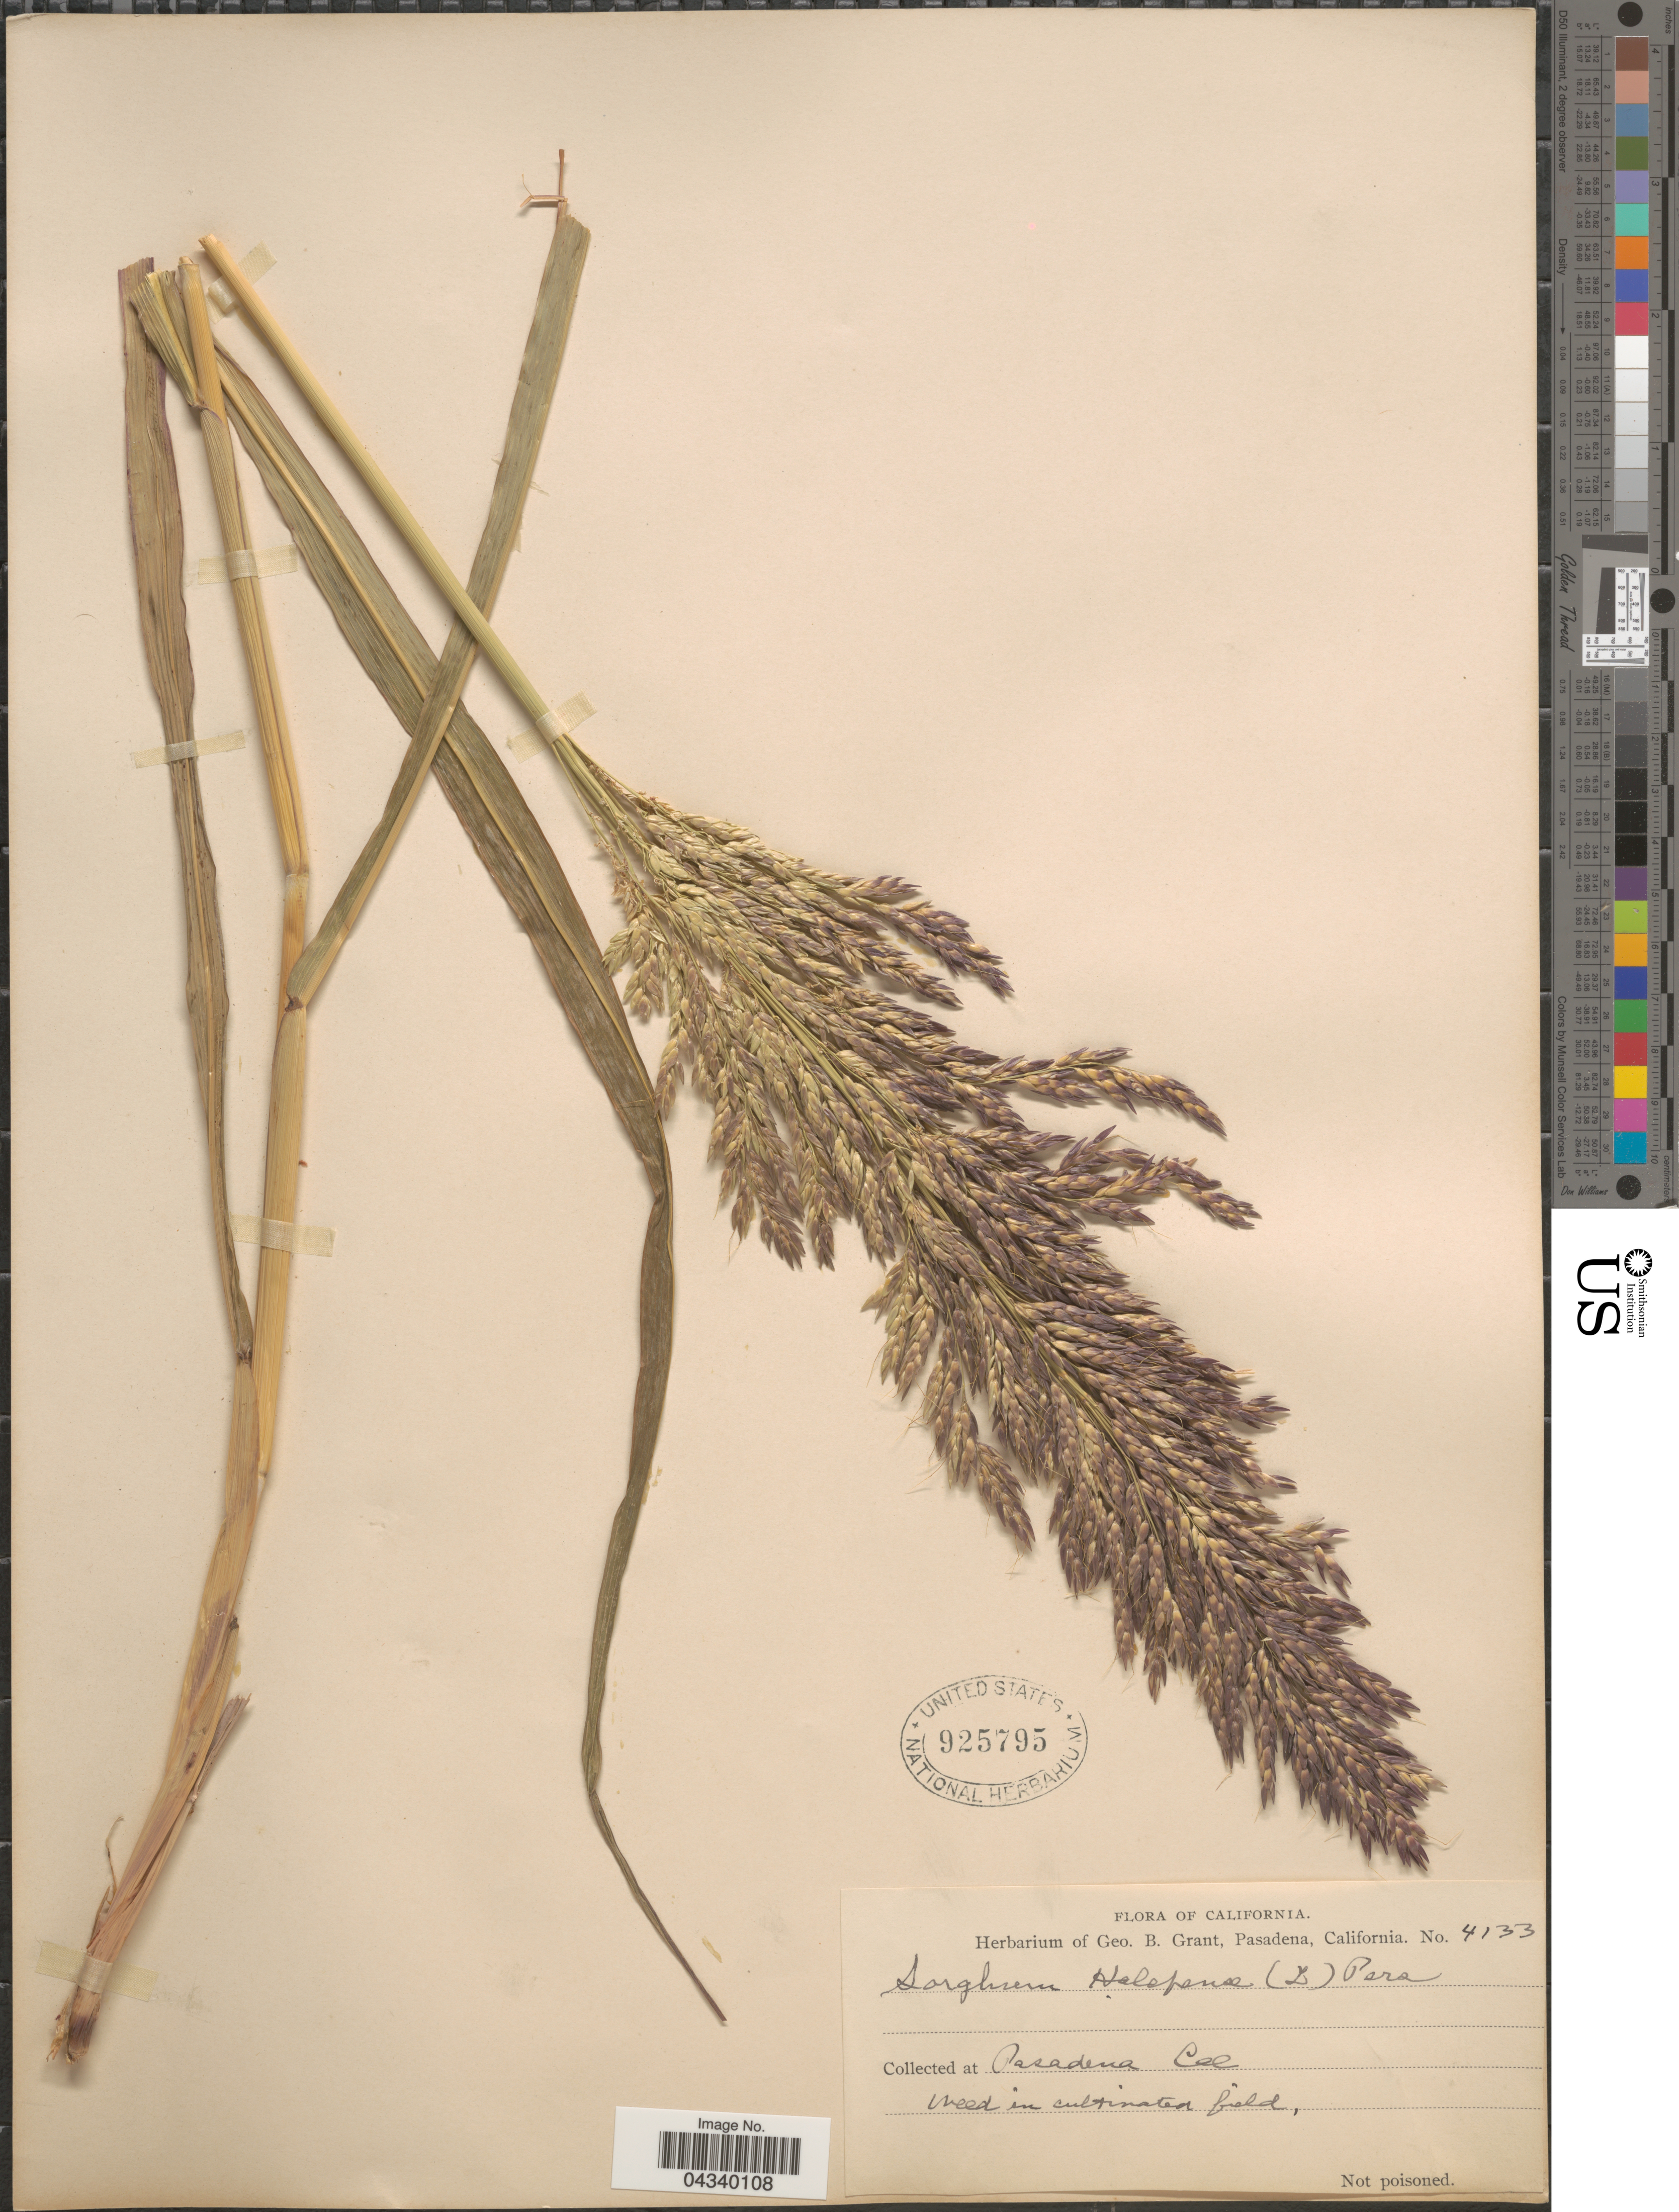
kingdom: Plantae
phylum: Tracheophyta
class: Liliopsida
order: Poales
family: Poaceae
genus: Sorghum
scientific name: Sorghum halepense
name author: (L.) Pers.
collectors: ex herb. Geo. B. Grant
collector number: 4133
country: United States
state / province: California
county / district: Los Angeles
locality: At Pasadena.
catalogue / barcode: US 925795